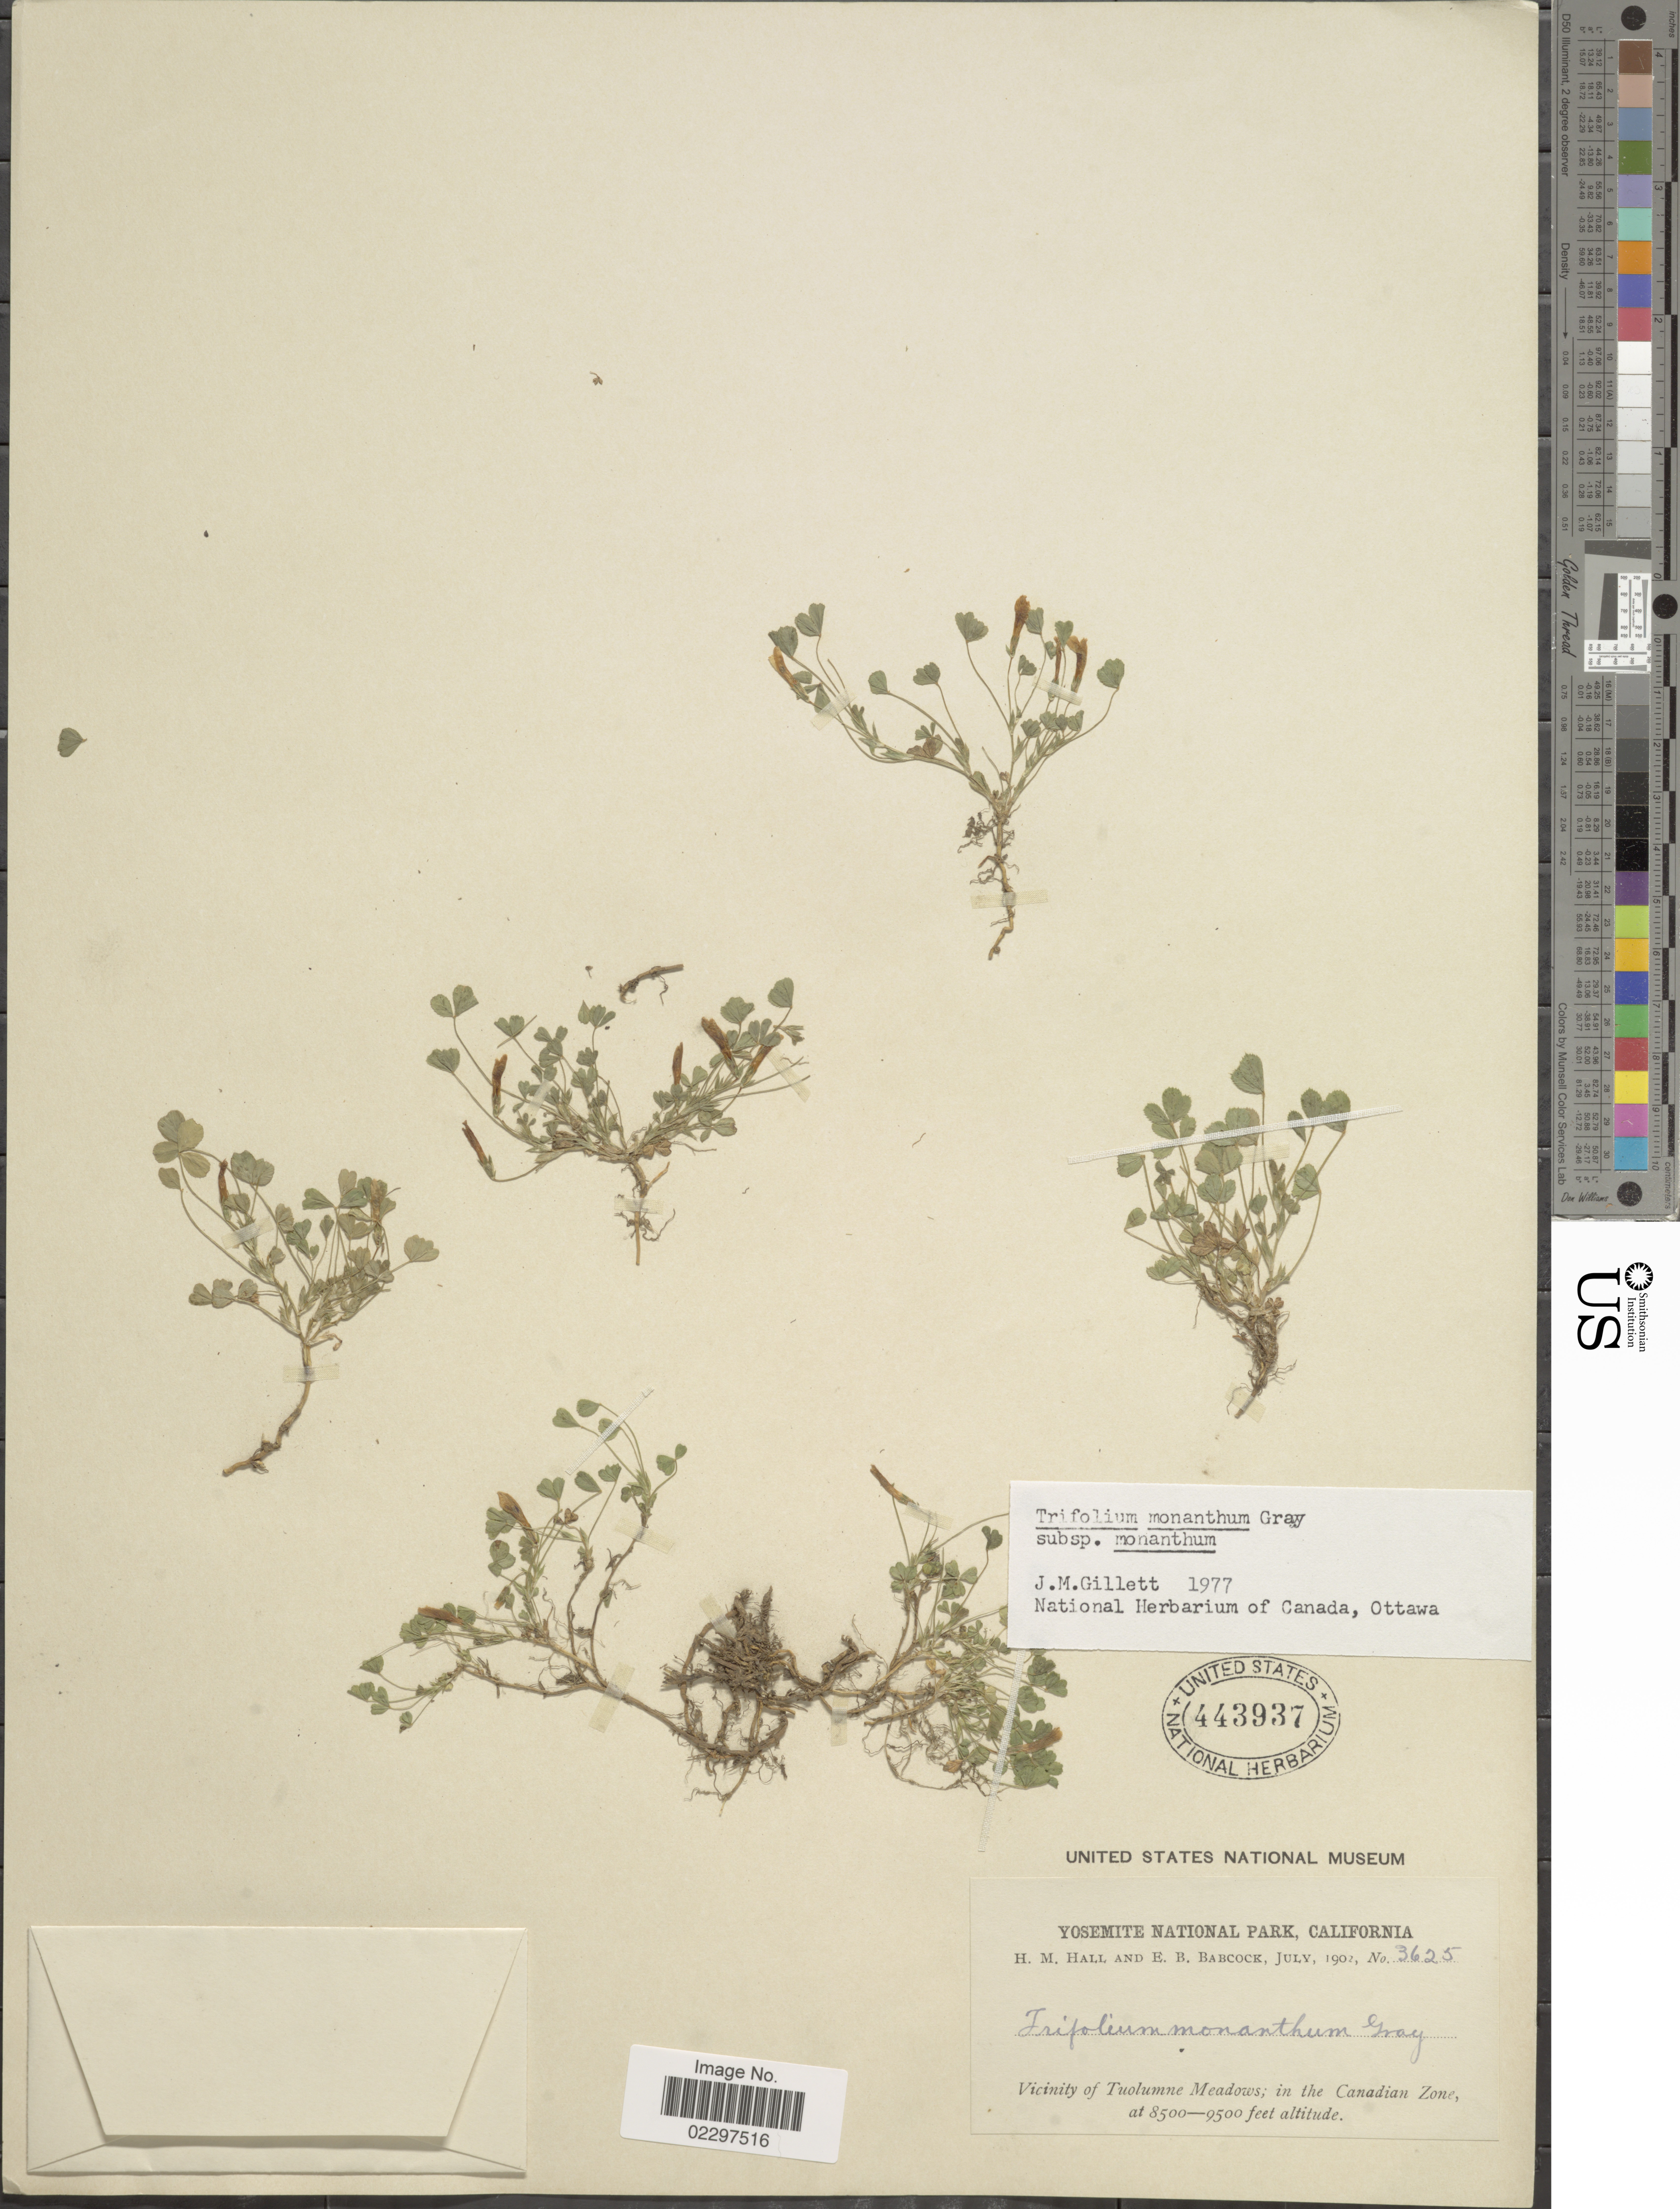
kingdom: Plantae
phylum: Tracheophyta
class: Magnoliopsida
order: Fabales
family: Fabaceae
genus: Trifolium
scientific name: Trifolium monanthum subsp. monanthum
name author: A. Gray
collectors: H. M. Hall & E. B. Babcock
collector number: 3625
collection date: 1902-07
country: United States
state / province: California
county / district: Tuolumne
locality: Yosemite National park. Vicinity of Tuolumne Meadows; in the Canadian Zone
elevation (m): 2591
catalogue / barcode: US 443937